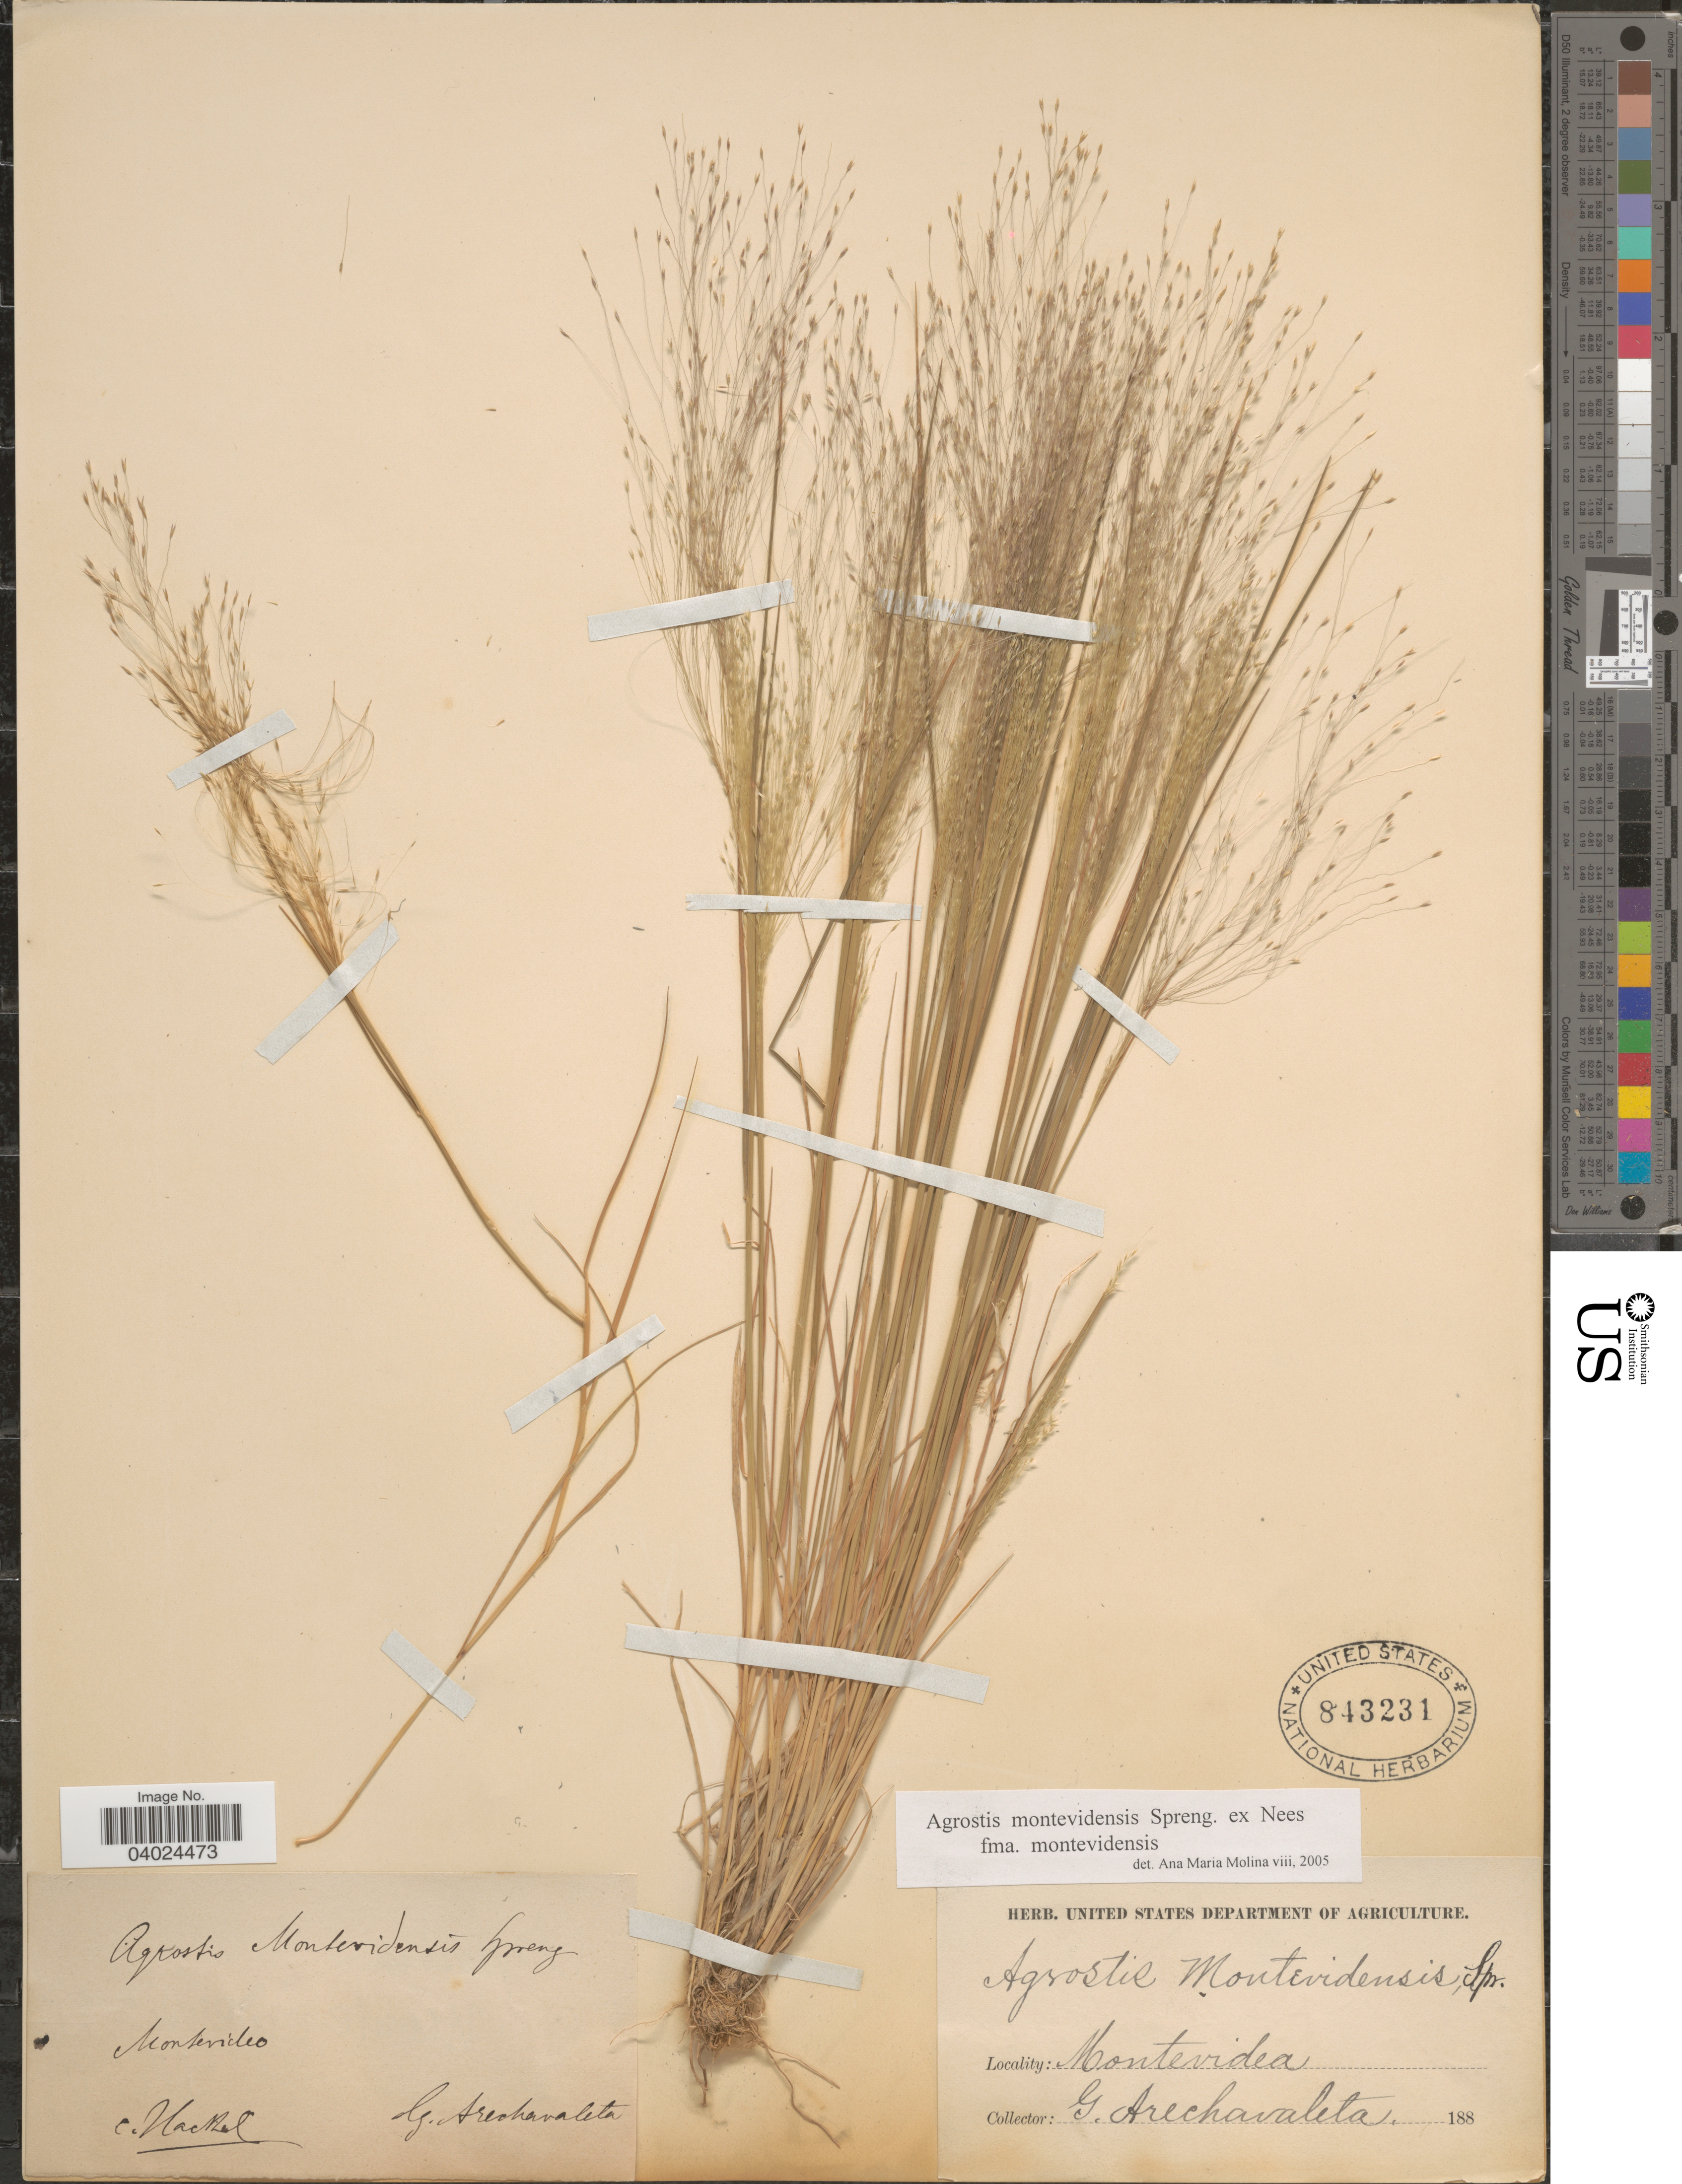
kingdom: Plantae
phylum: Tracheophyta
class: Liliopsida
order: Poales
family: Poaceae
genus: Agrostis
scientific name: Agrostis montevidensis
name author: A. Spreng. ex Nees in Mart.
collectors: J. Arechavaleta & -. Hackel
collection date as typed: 188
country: Uruguay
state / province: Montevideo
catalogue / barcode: US 843231